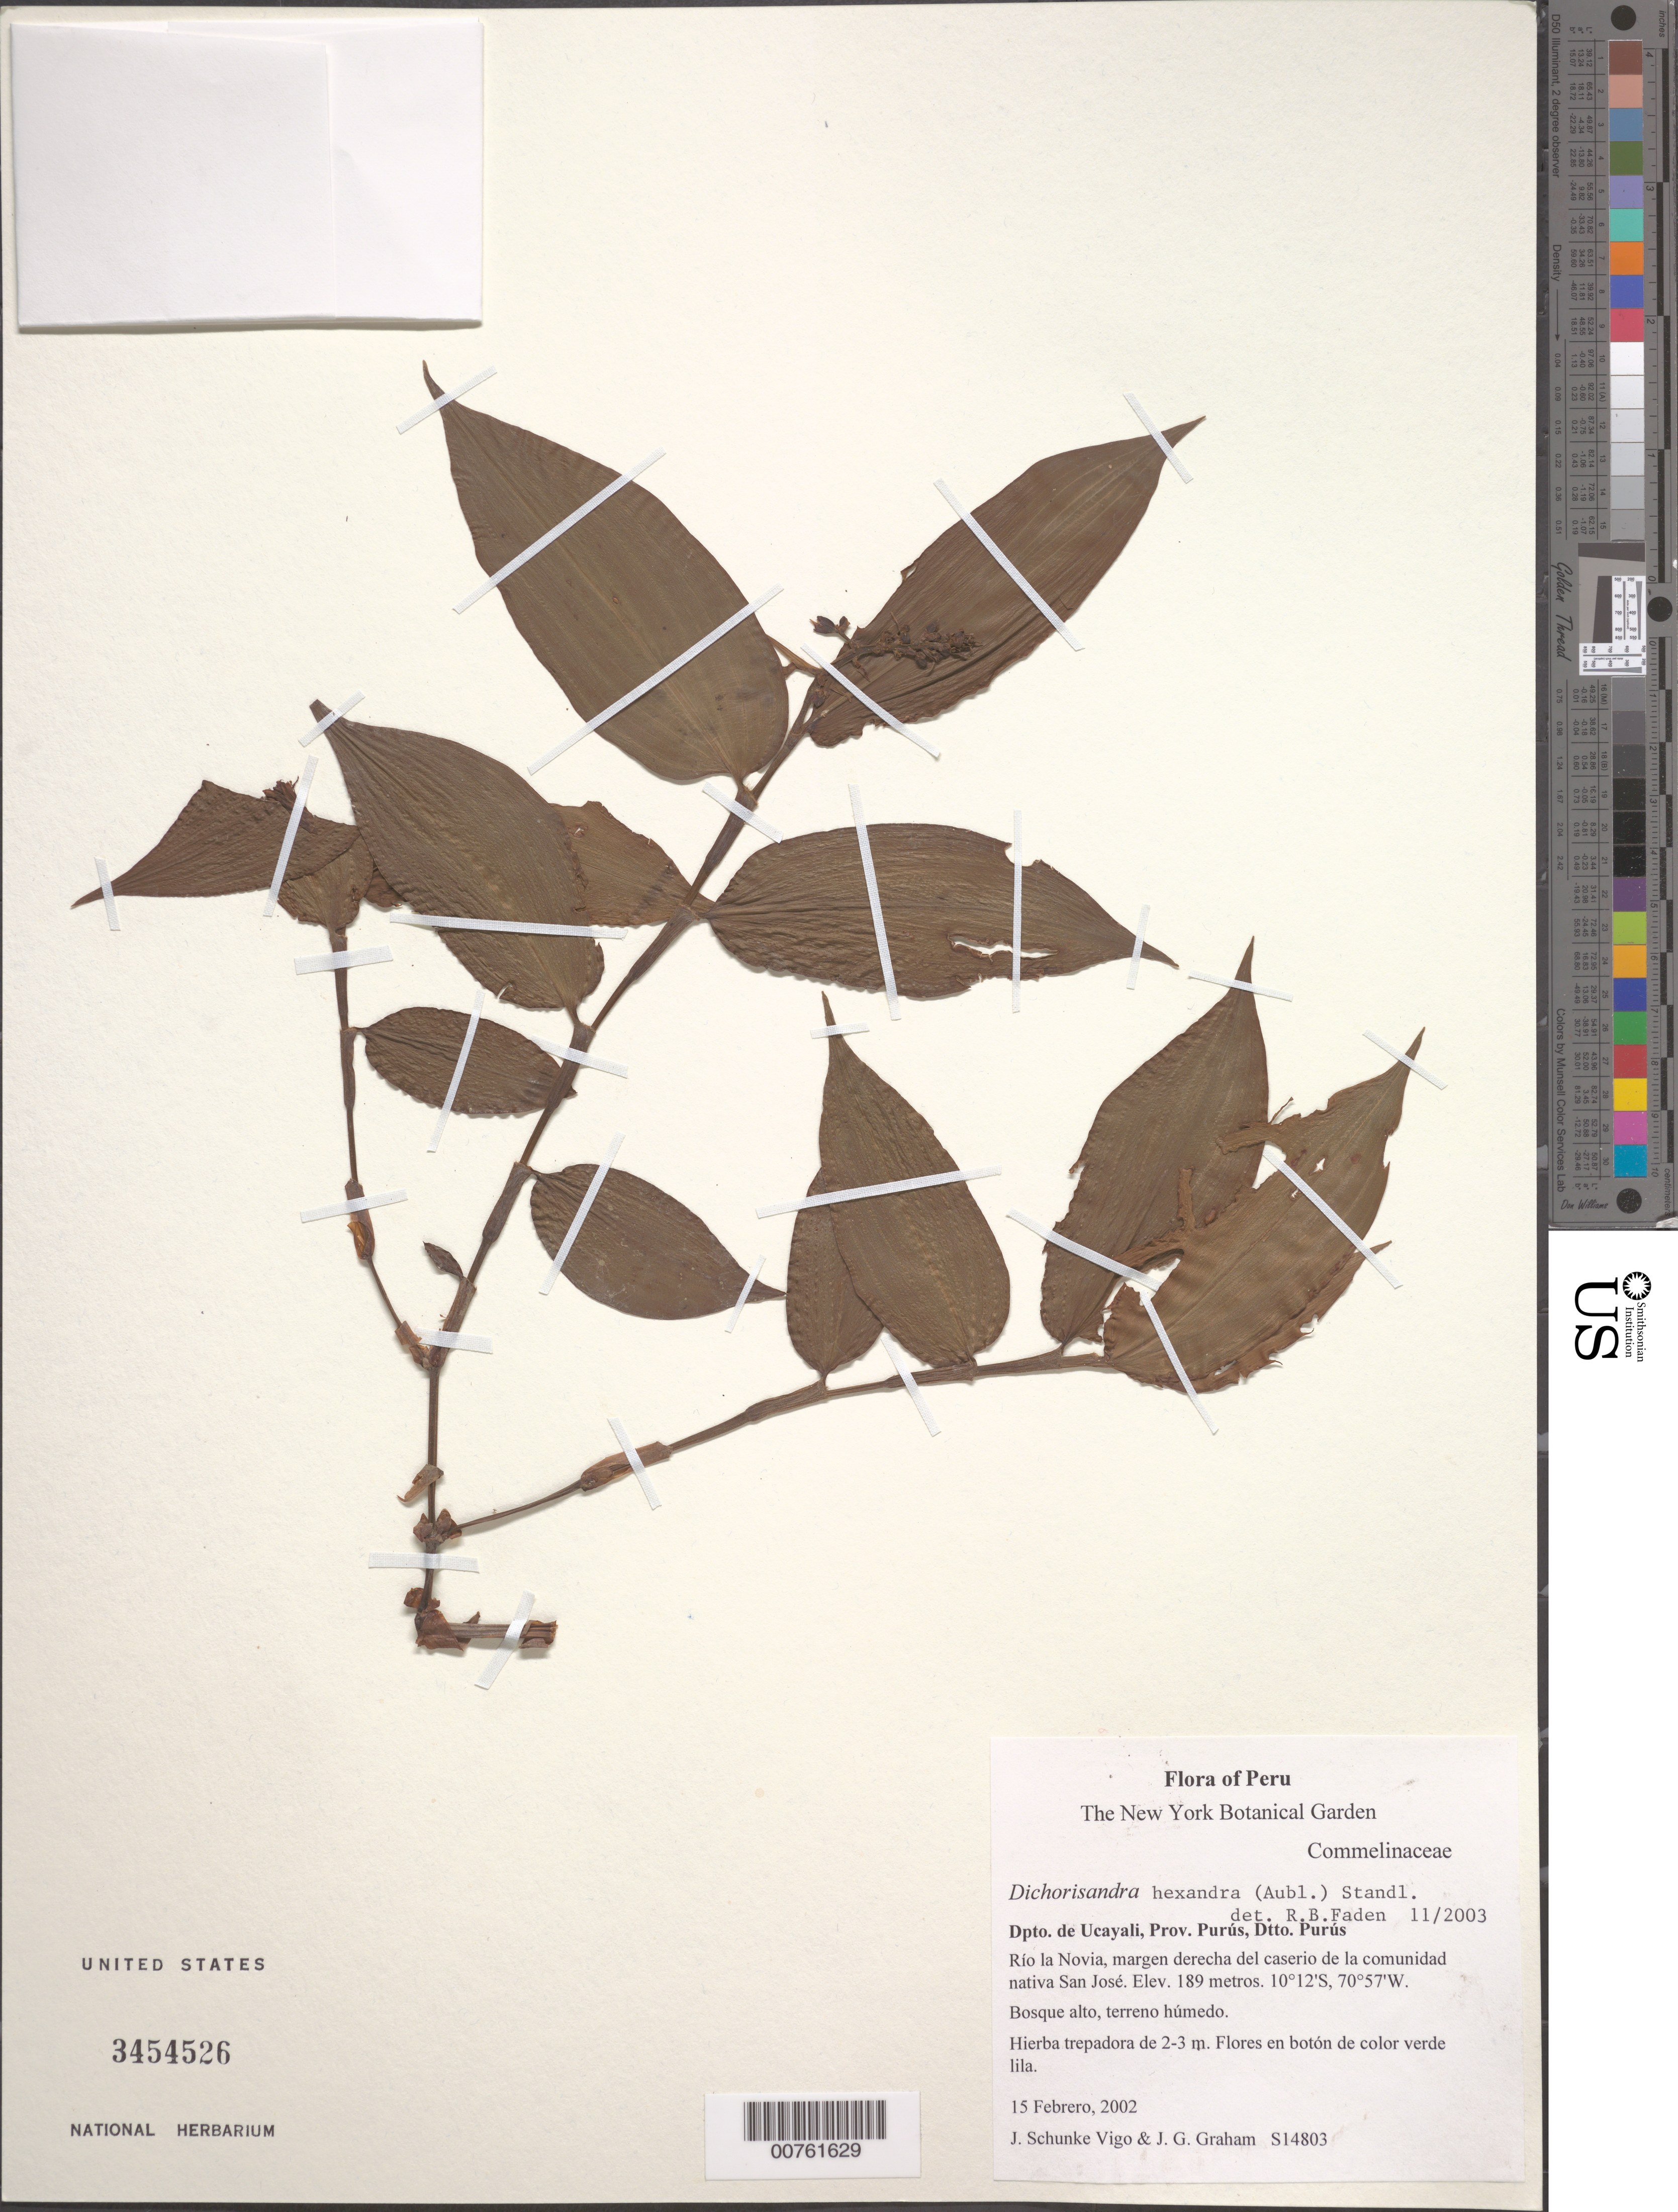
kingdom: Plantae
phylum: Tracheophyta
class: Liliopsida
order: Commelinales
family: Commelinaceae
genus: Dichorisandra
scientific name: Dichorisandra hexandra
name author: (Aubl.) Standl.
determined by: Faden, Robert B., (US), Smithsonian Institution - National Museum of Natural History (UNITED STATES)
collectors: J. Schunke Vigo & J. Graham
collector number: S14803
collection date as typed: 15 Feb 2002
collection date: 2002-02-15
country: Peru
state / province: Ucayali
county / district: Purús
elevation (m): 189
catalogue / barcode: US 3454526